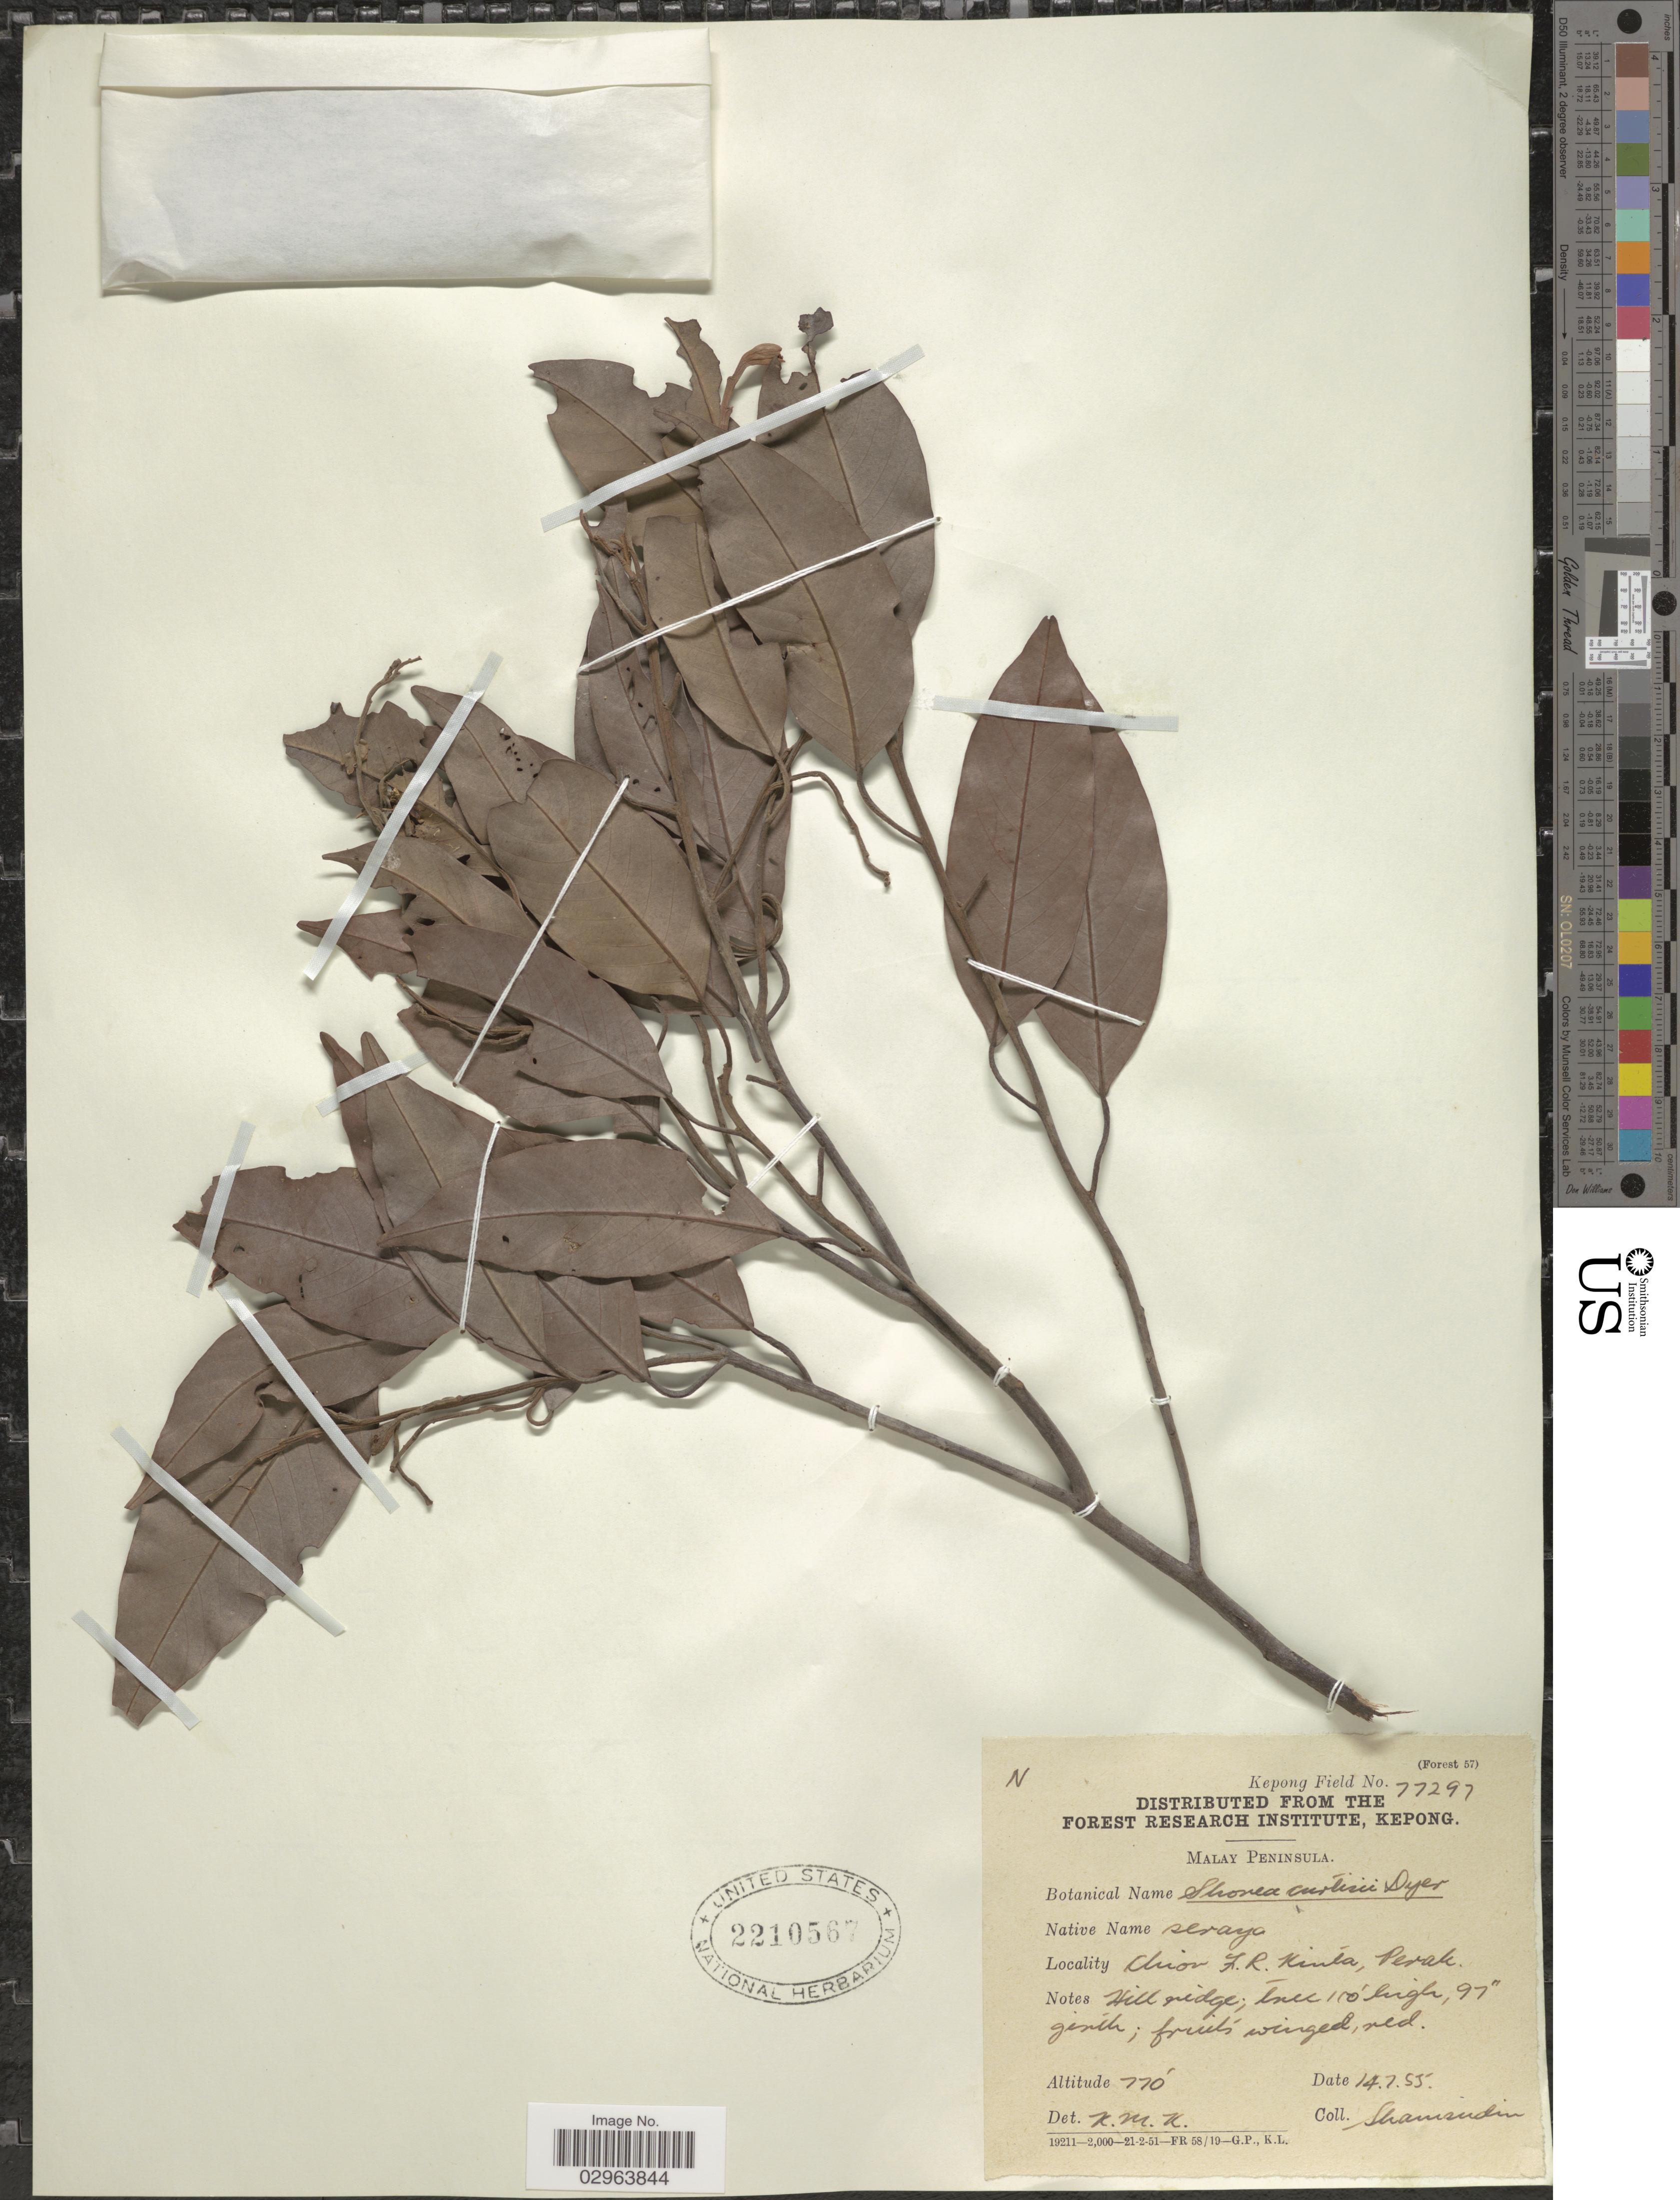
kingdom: Plantae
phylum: Tracheophyta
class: Magnoliopsida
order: Malvales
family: Dipterocarpaceae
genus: Rubroshorea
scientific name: Rubroshorea curtisii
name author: (Dyer ex King) P.S. Ashton & J. Heck.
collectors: Shamsudin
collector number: Kepong Field 77297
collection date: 1955-07-14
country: Malaysia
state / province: Perak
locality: Malaya Peninsula. Chior F.R. Kinta.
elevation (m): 235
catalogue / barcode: US 2210567